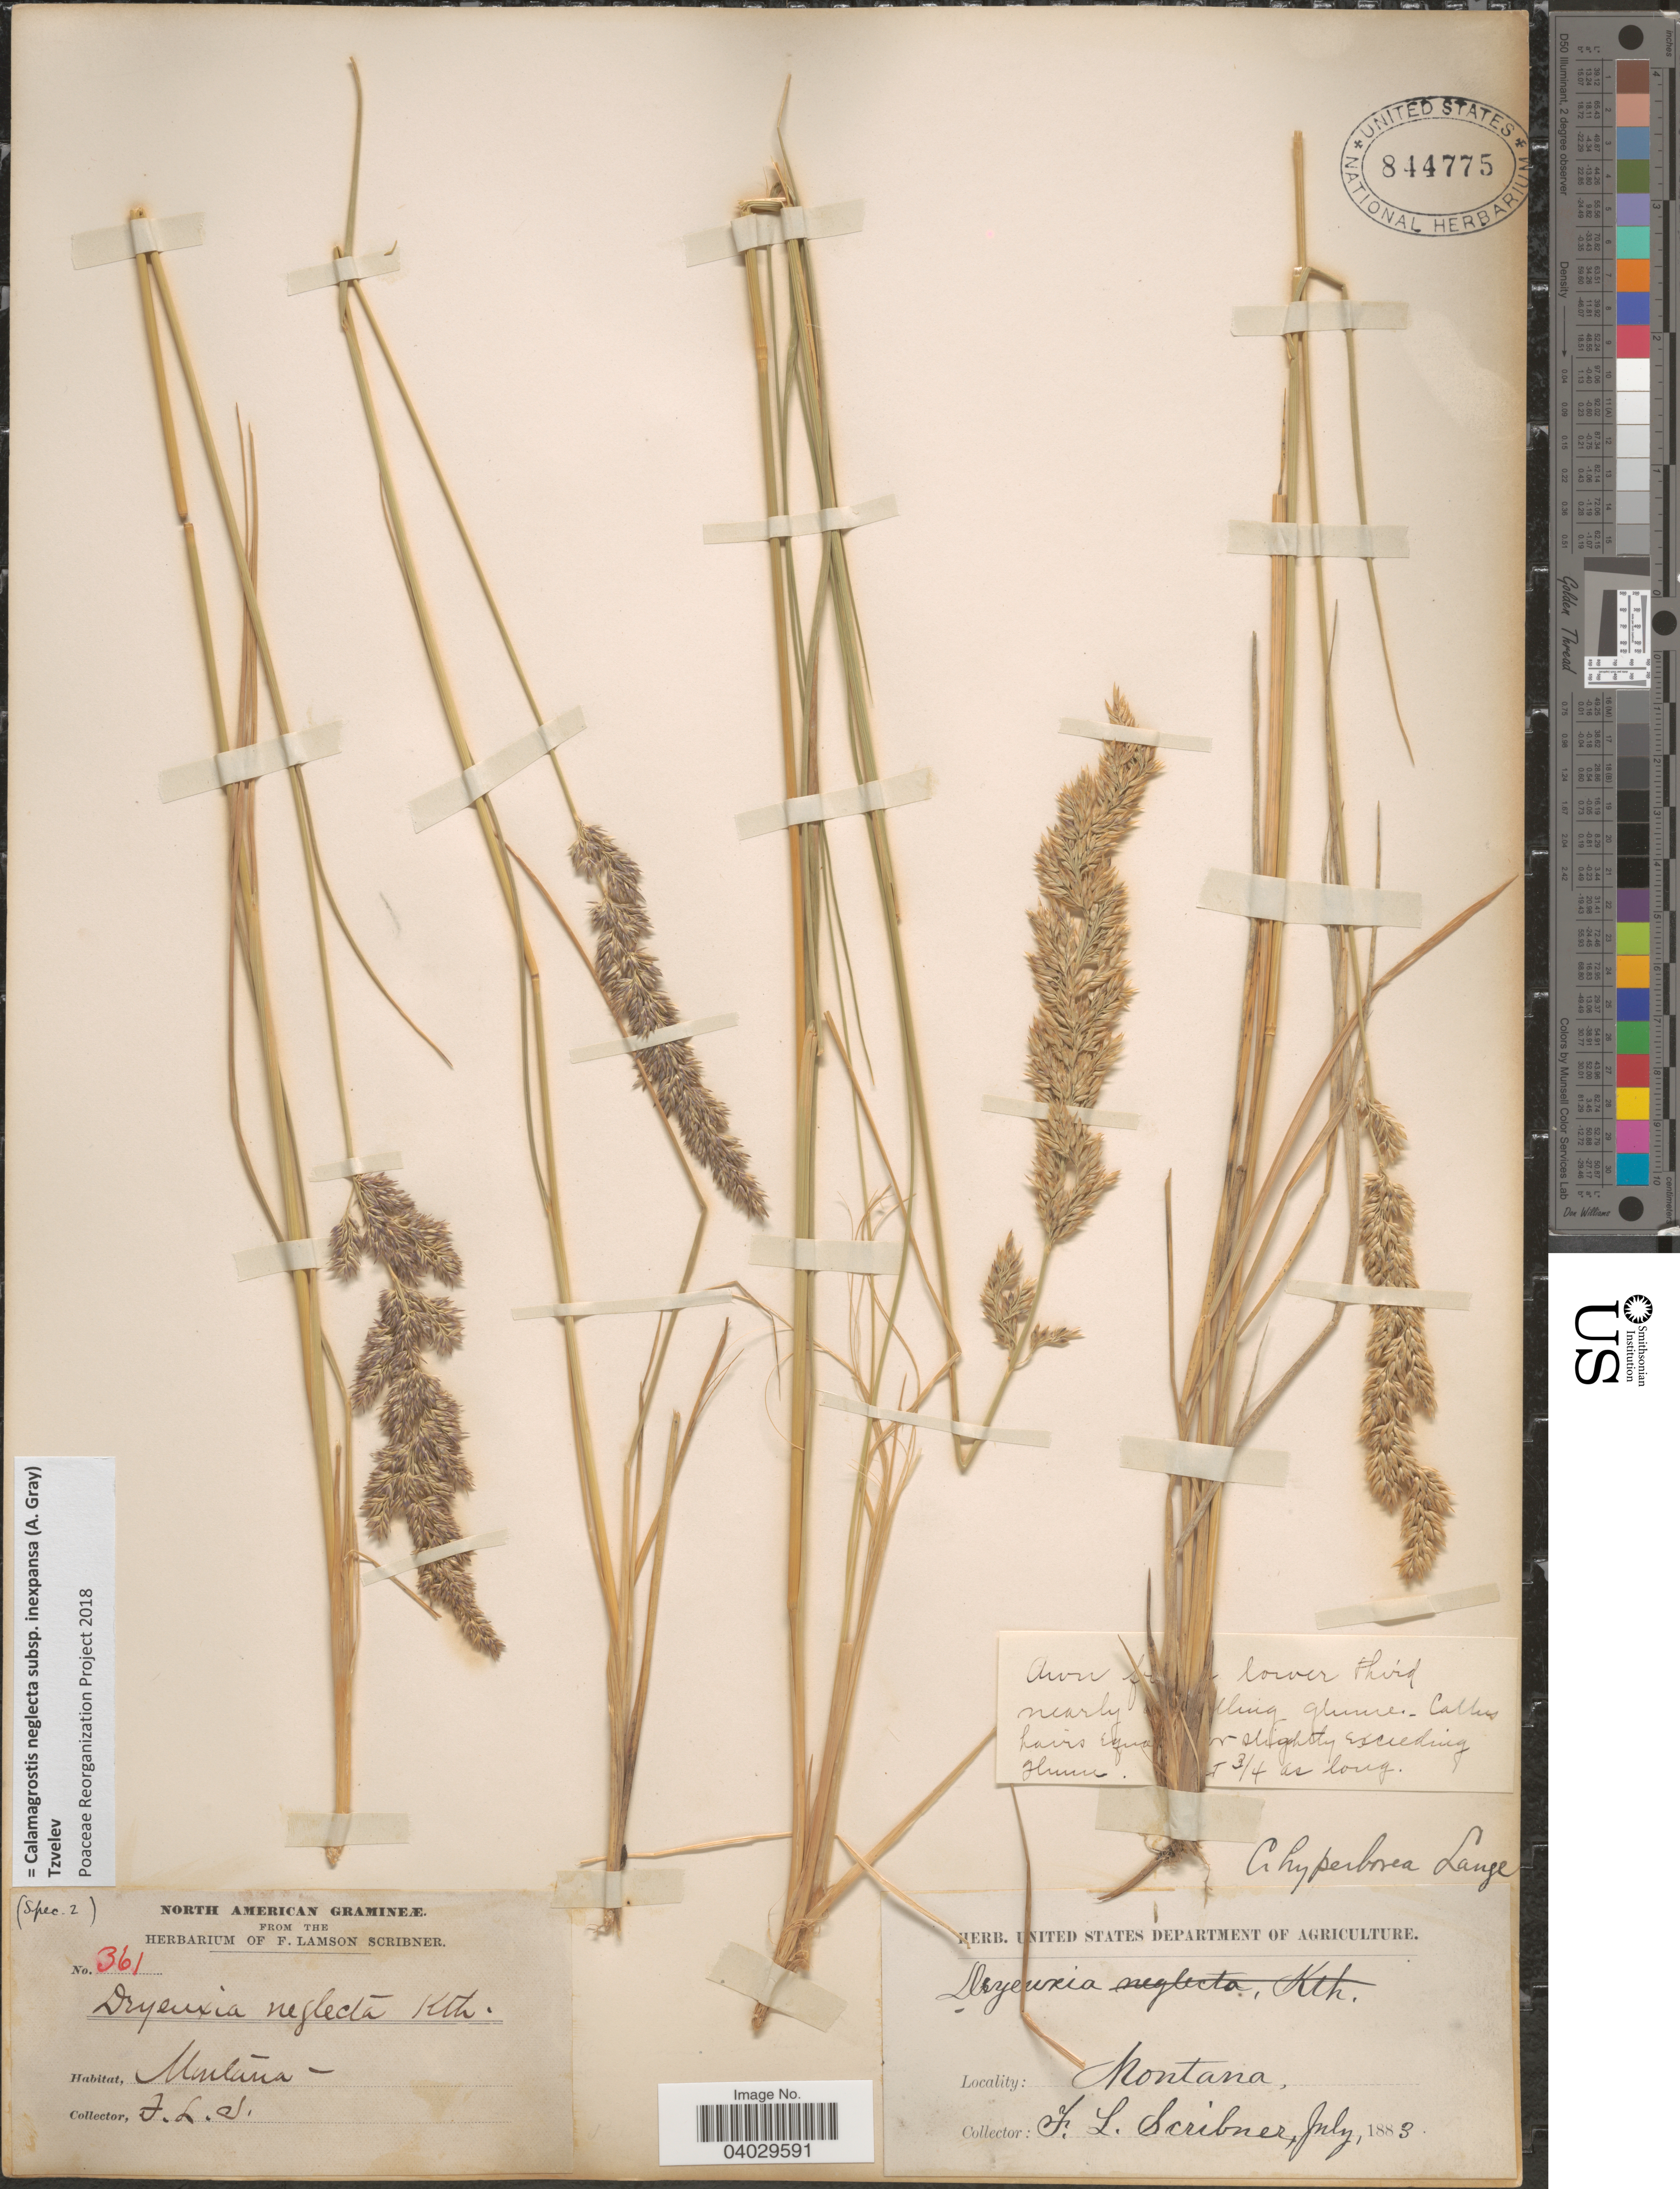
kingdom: Plantae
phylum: Tracheophyta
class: Liliopsida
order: Poales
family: Poaceae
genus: Calamagrostis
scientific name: Calamagrostis neglecta subsp. inexpansa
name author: (A. Gray) Tzvelev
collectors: F. Lamson-Scribner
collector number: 361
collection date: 1883-07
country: United States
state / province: Montana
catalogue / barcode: US 844775